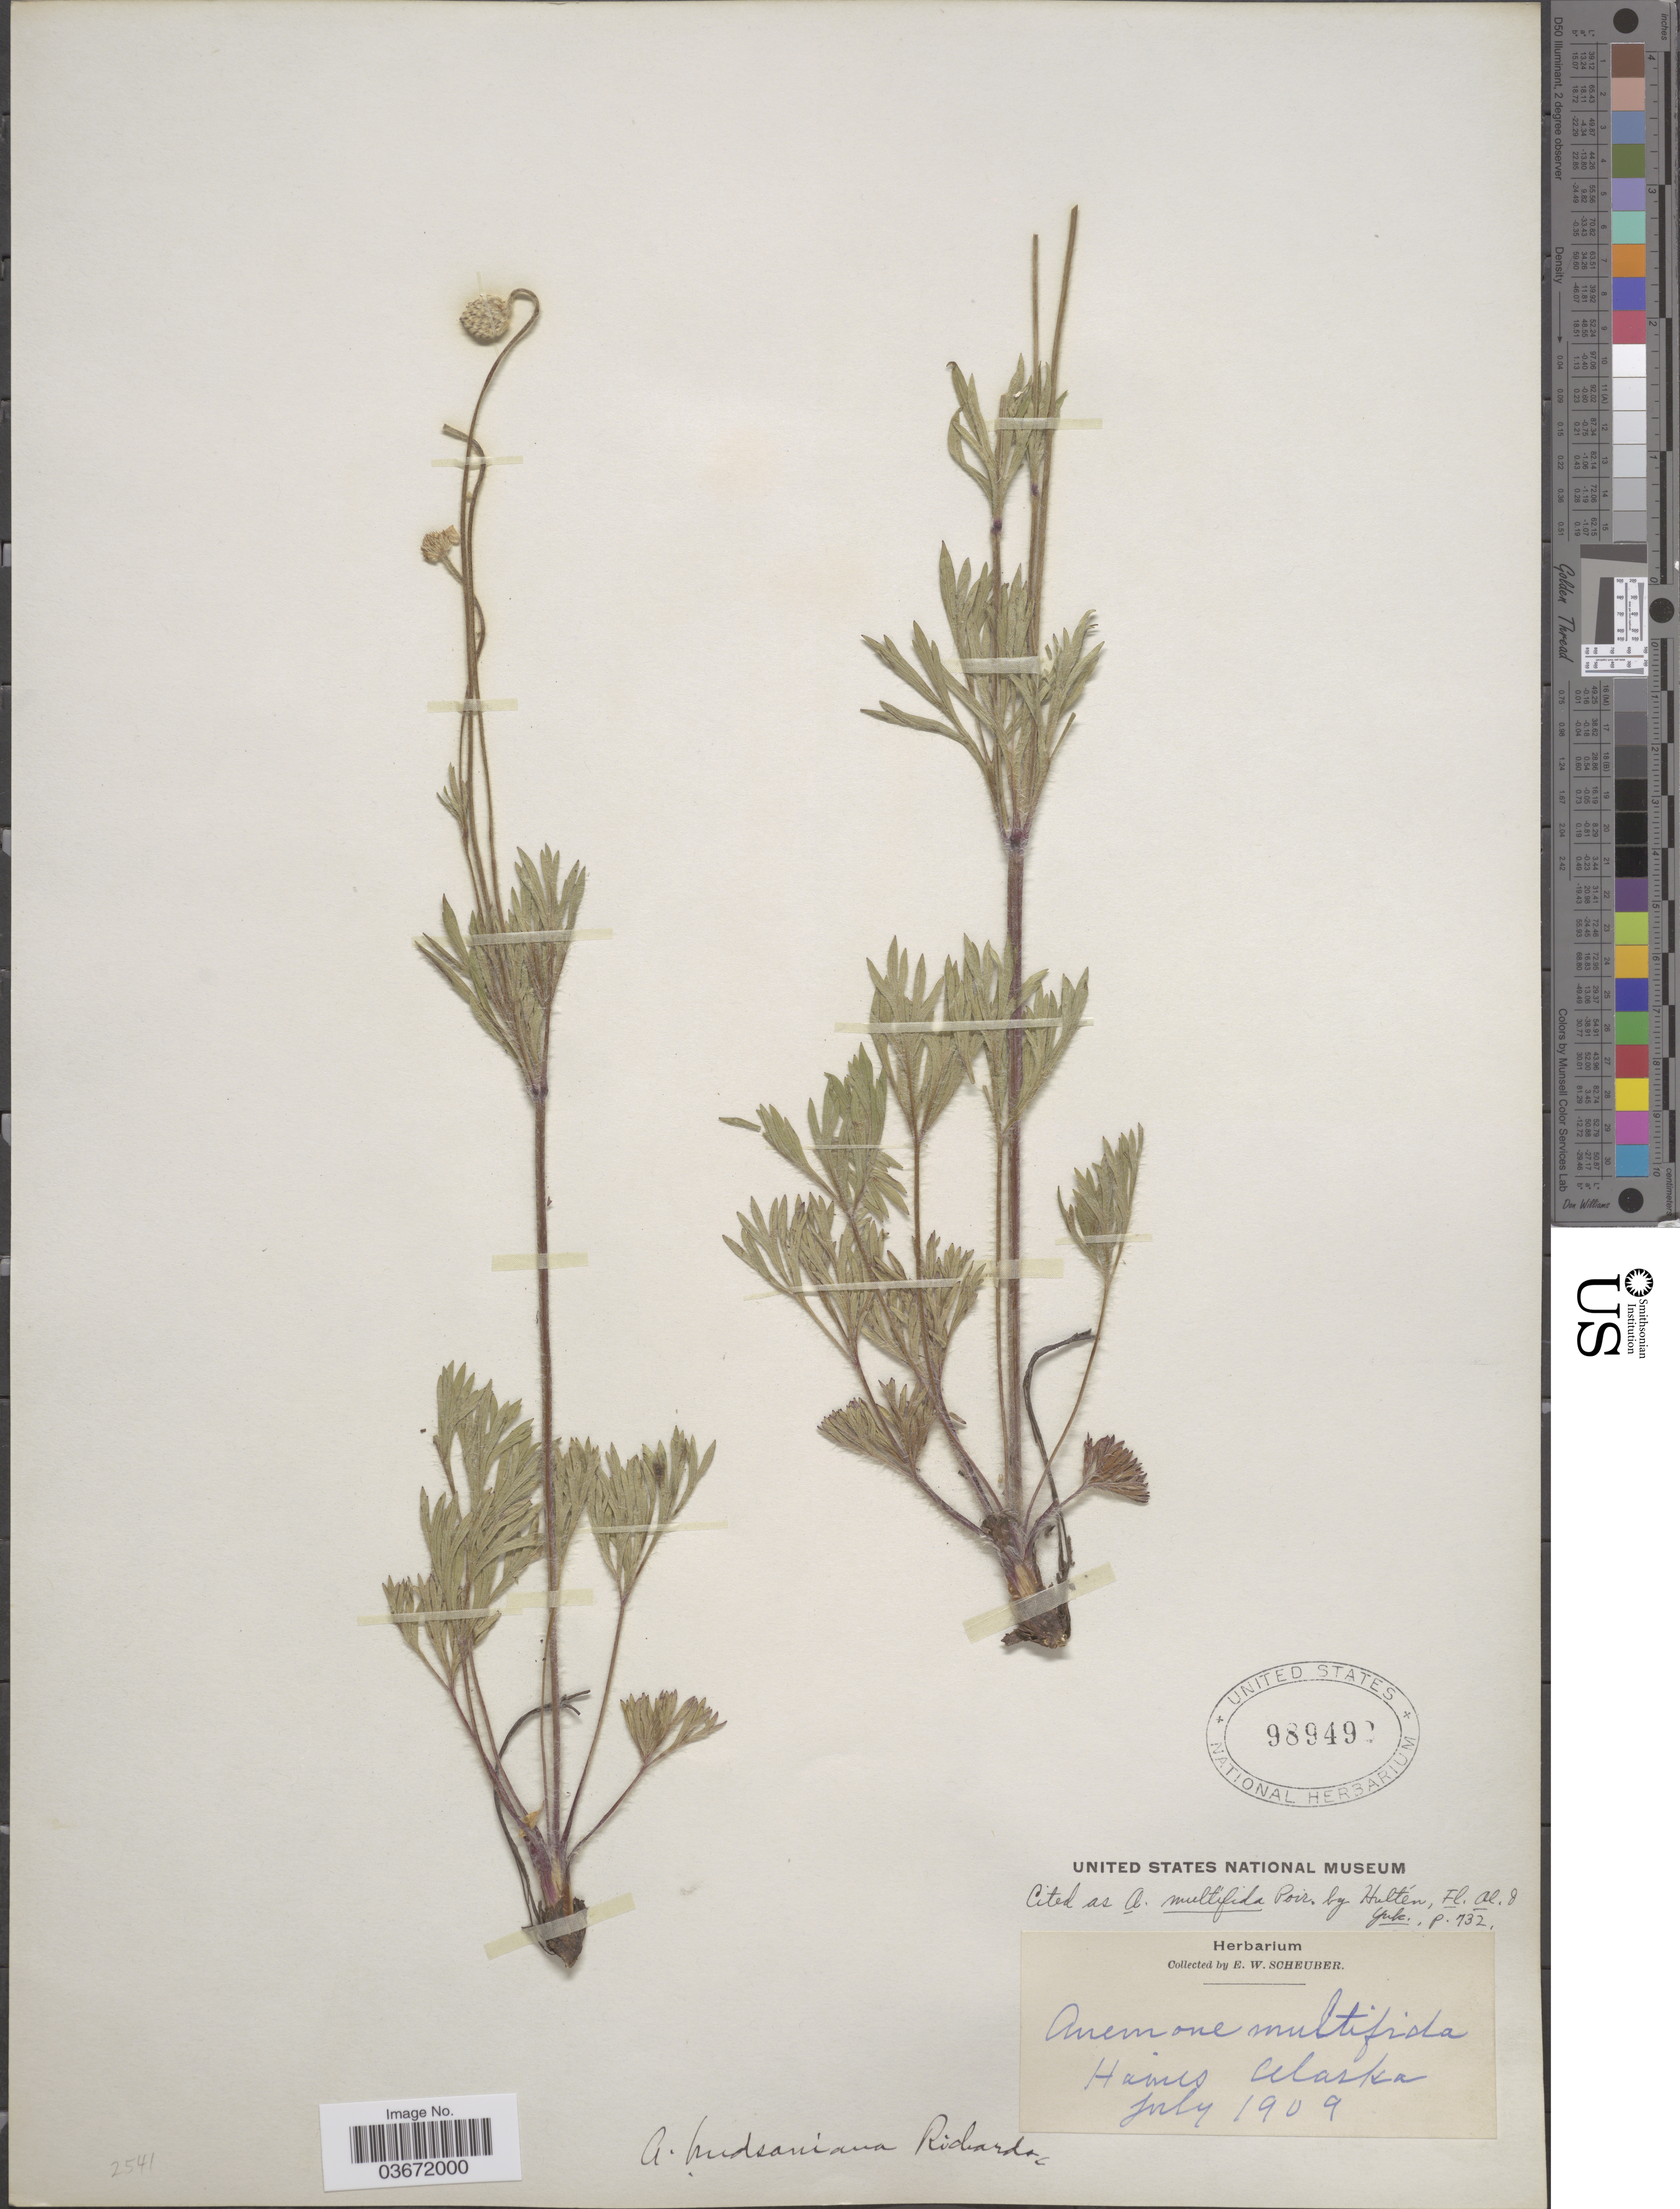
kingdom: Plantae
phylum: Tracheophyta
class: Magnoliopsida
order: Ranunculales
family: Ranunculaceae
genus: Anemone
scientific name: Anemone multifida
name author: Poir.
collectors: E. Scheuber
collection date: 1909-07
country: United States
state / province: Alaska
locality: Haines.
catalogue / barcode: US 989492